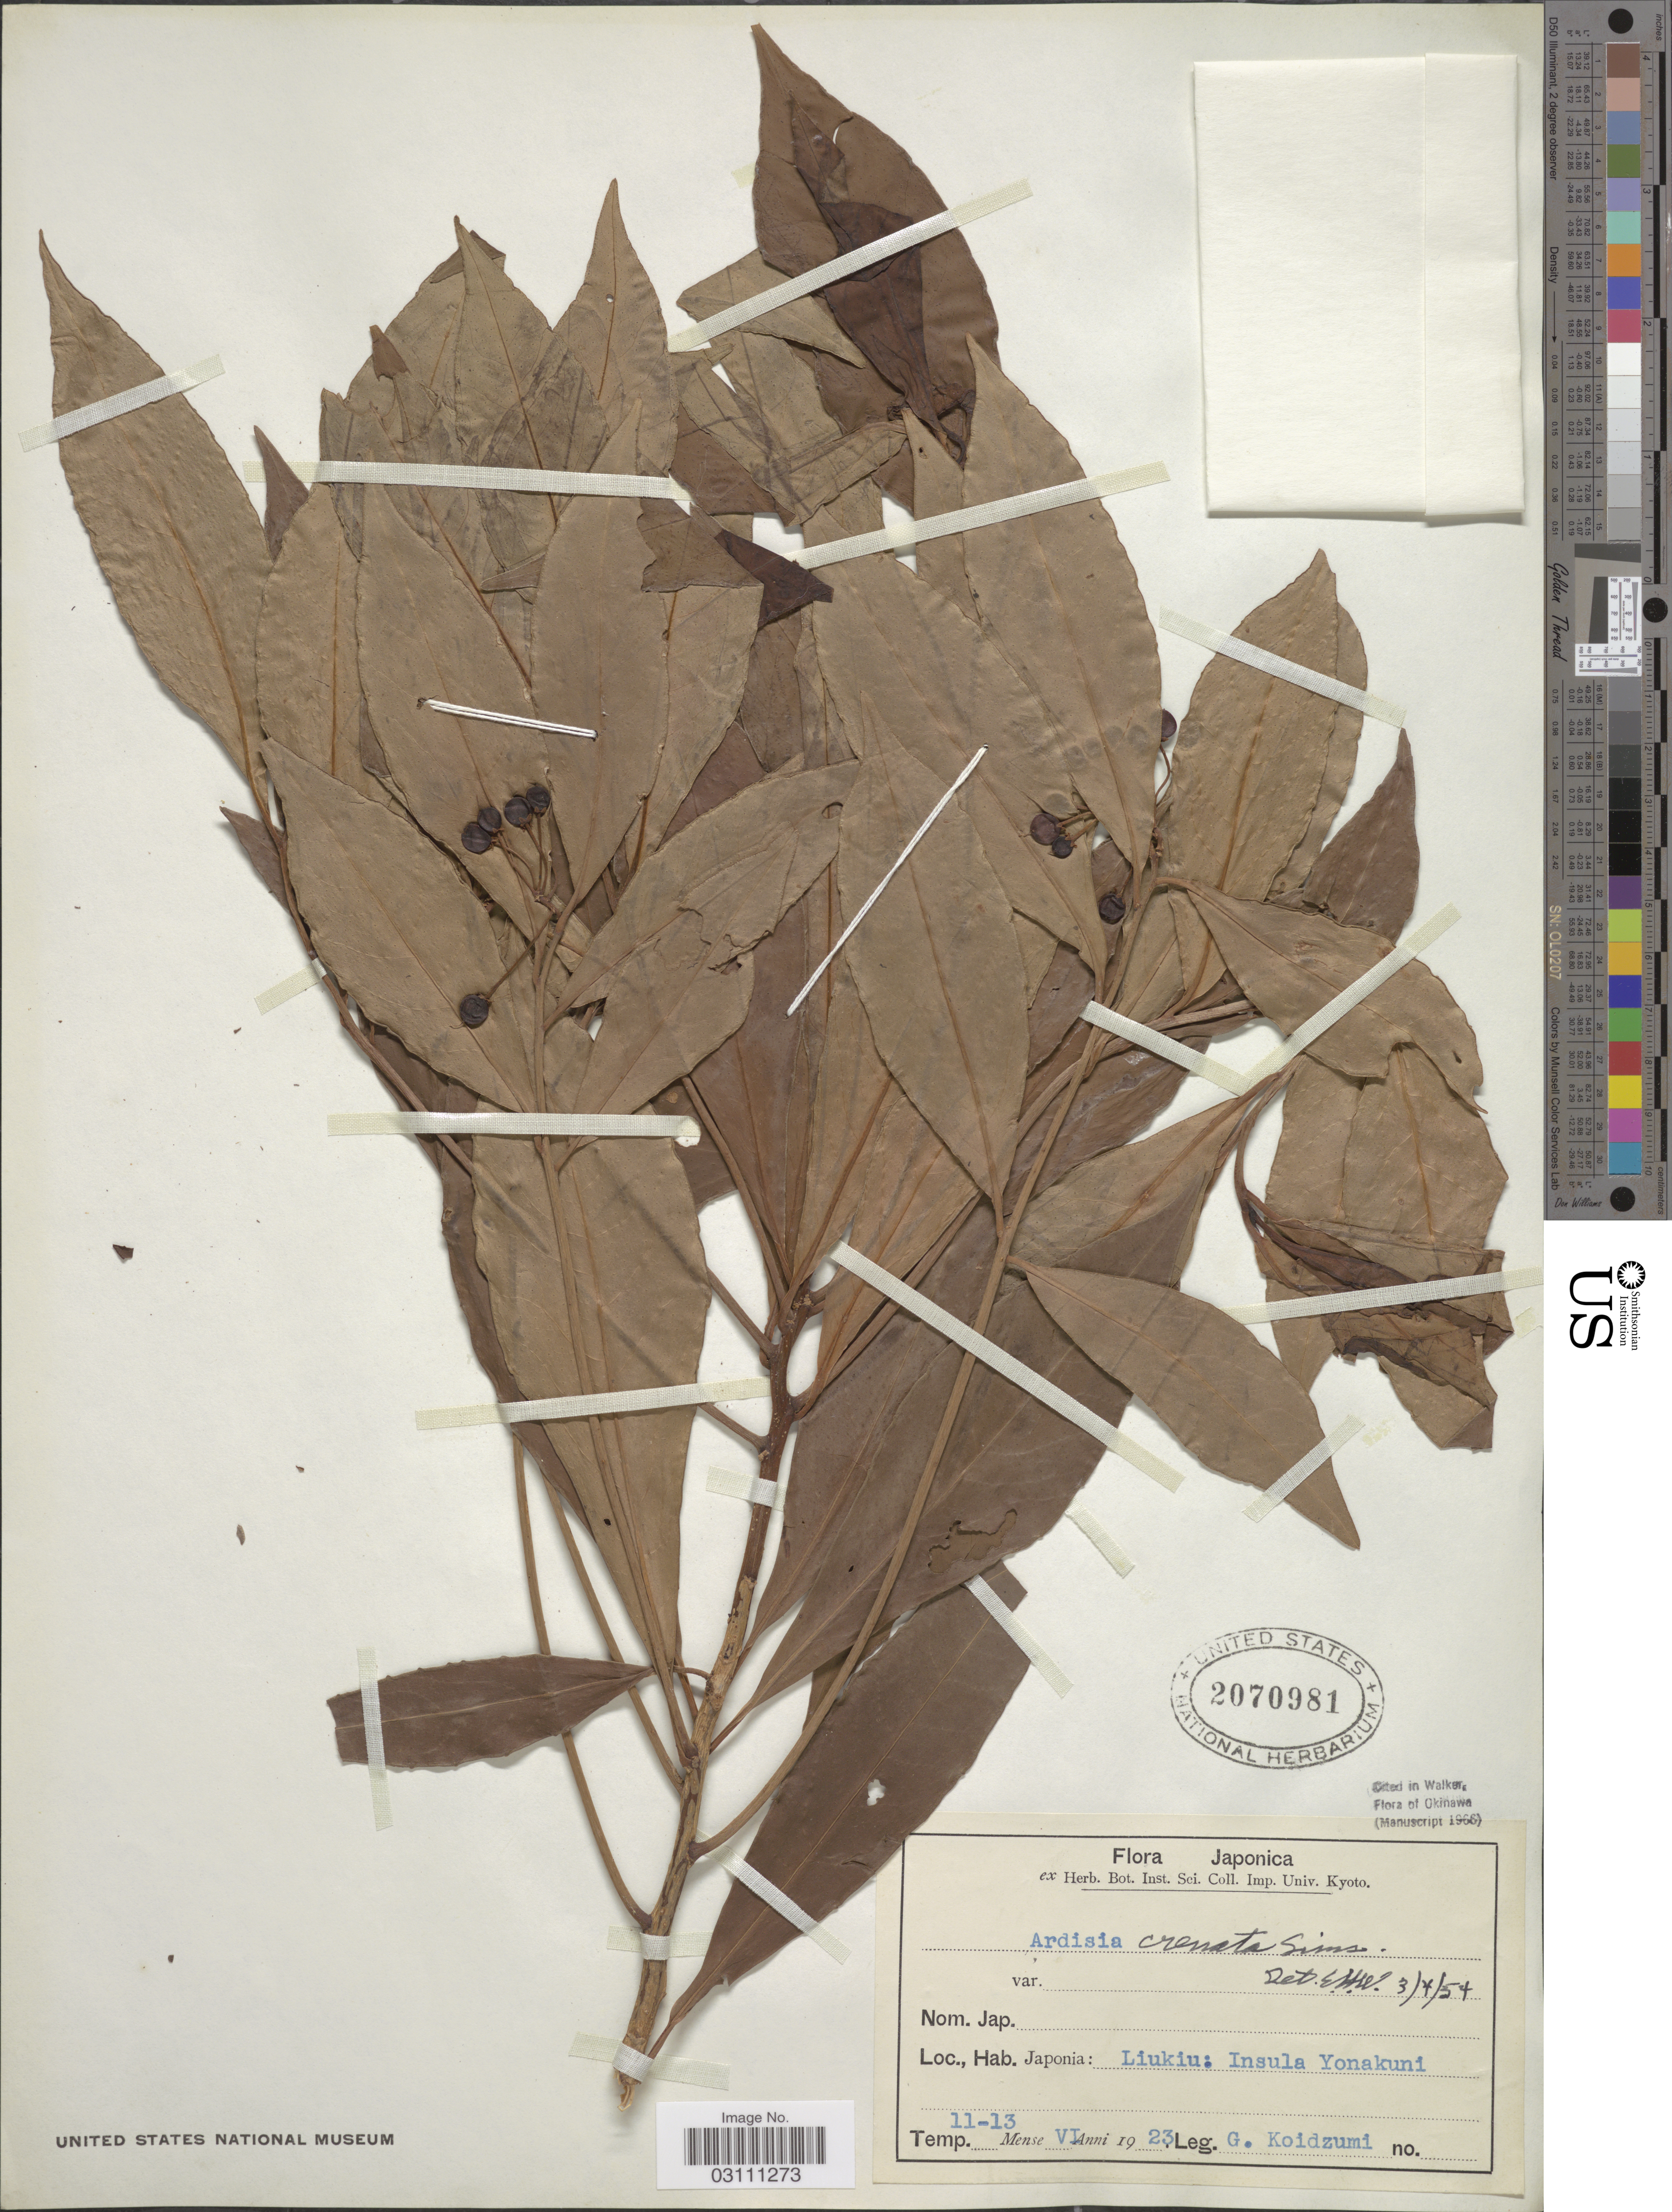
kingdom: Plantae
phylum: Tracheophyta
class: Magnoliopsida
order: Ericales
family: Primulaceae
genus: Ardisia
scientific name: Ardisia crenata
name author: Sims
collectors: G. Koidzumi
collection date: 1923-06-11/1923-06-13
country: Japan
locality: Liukiu: Insula Yonakuni.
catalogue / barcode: US 2070981